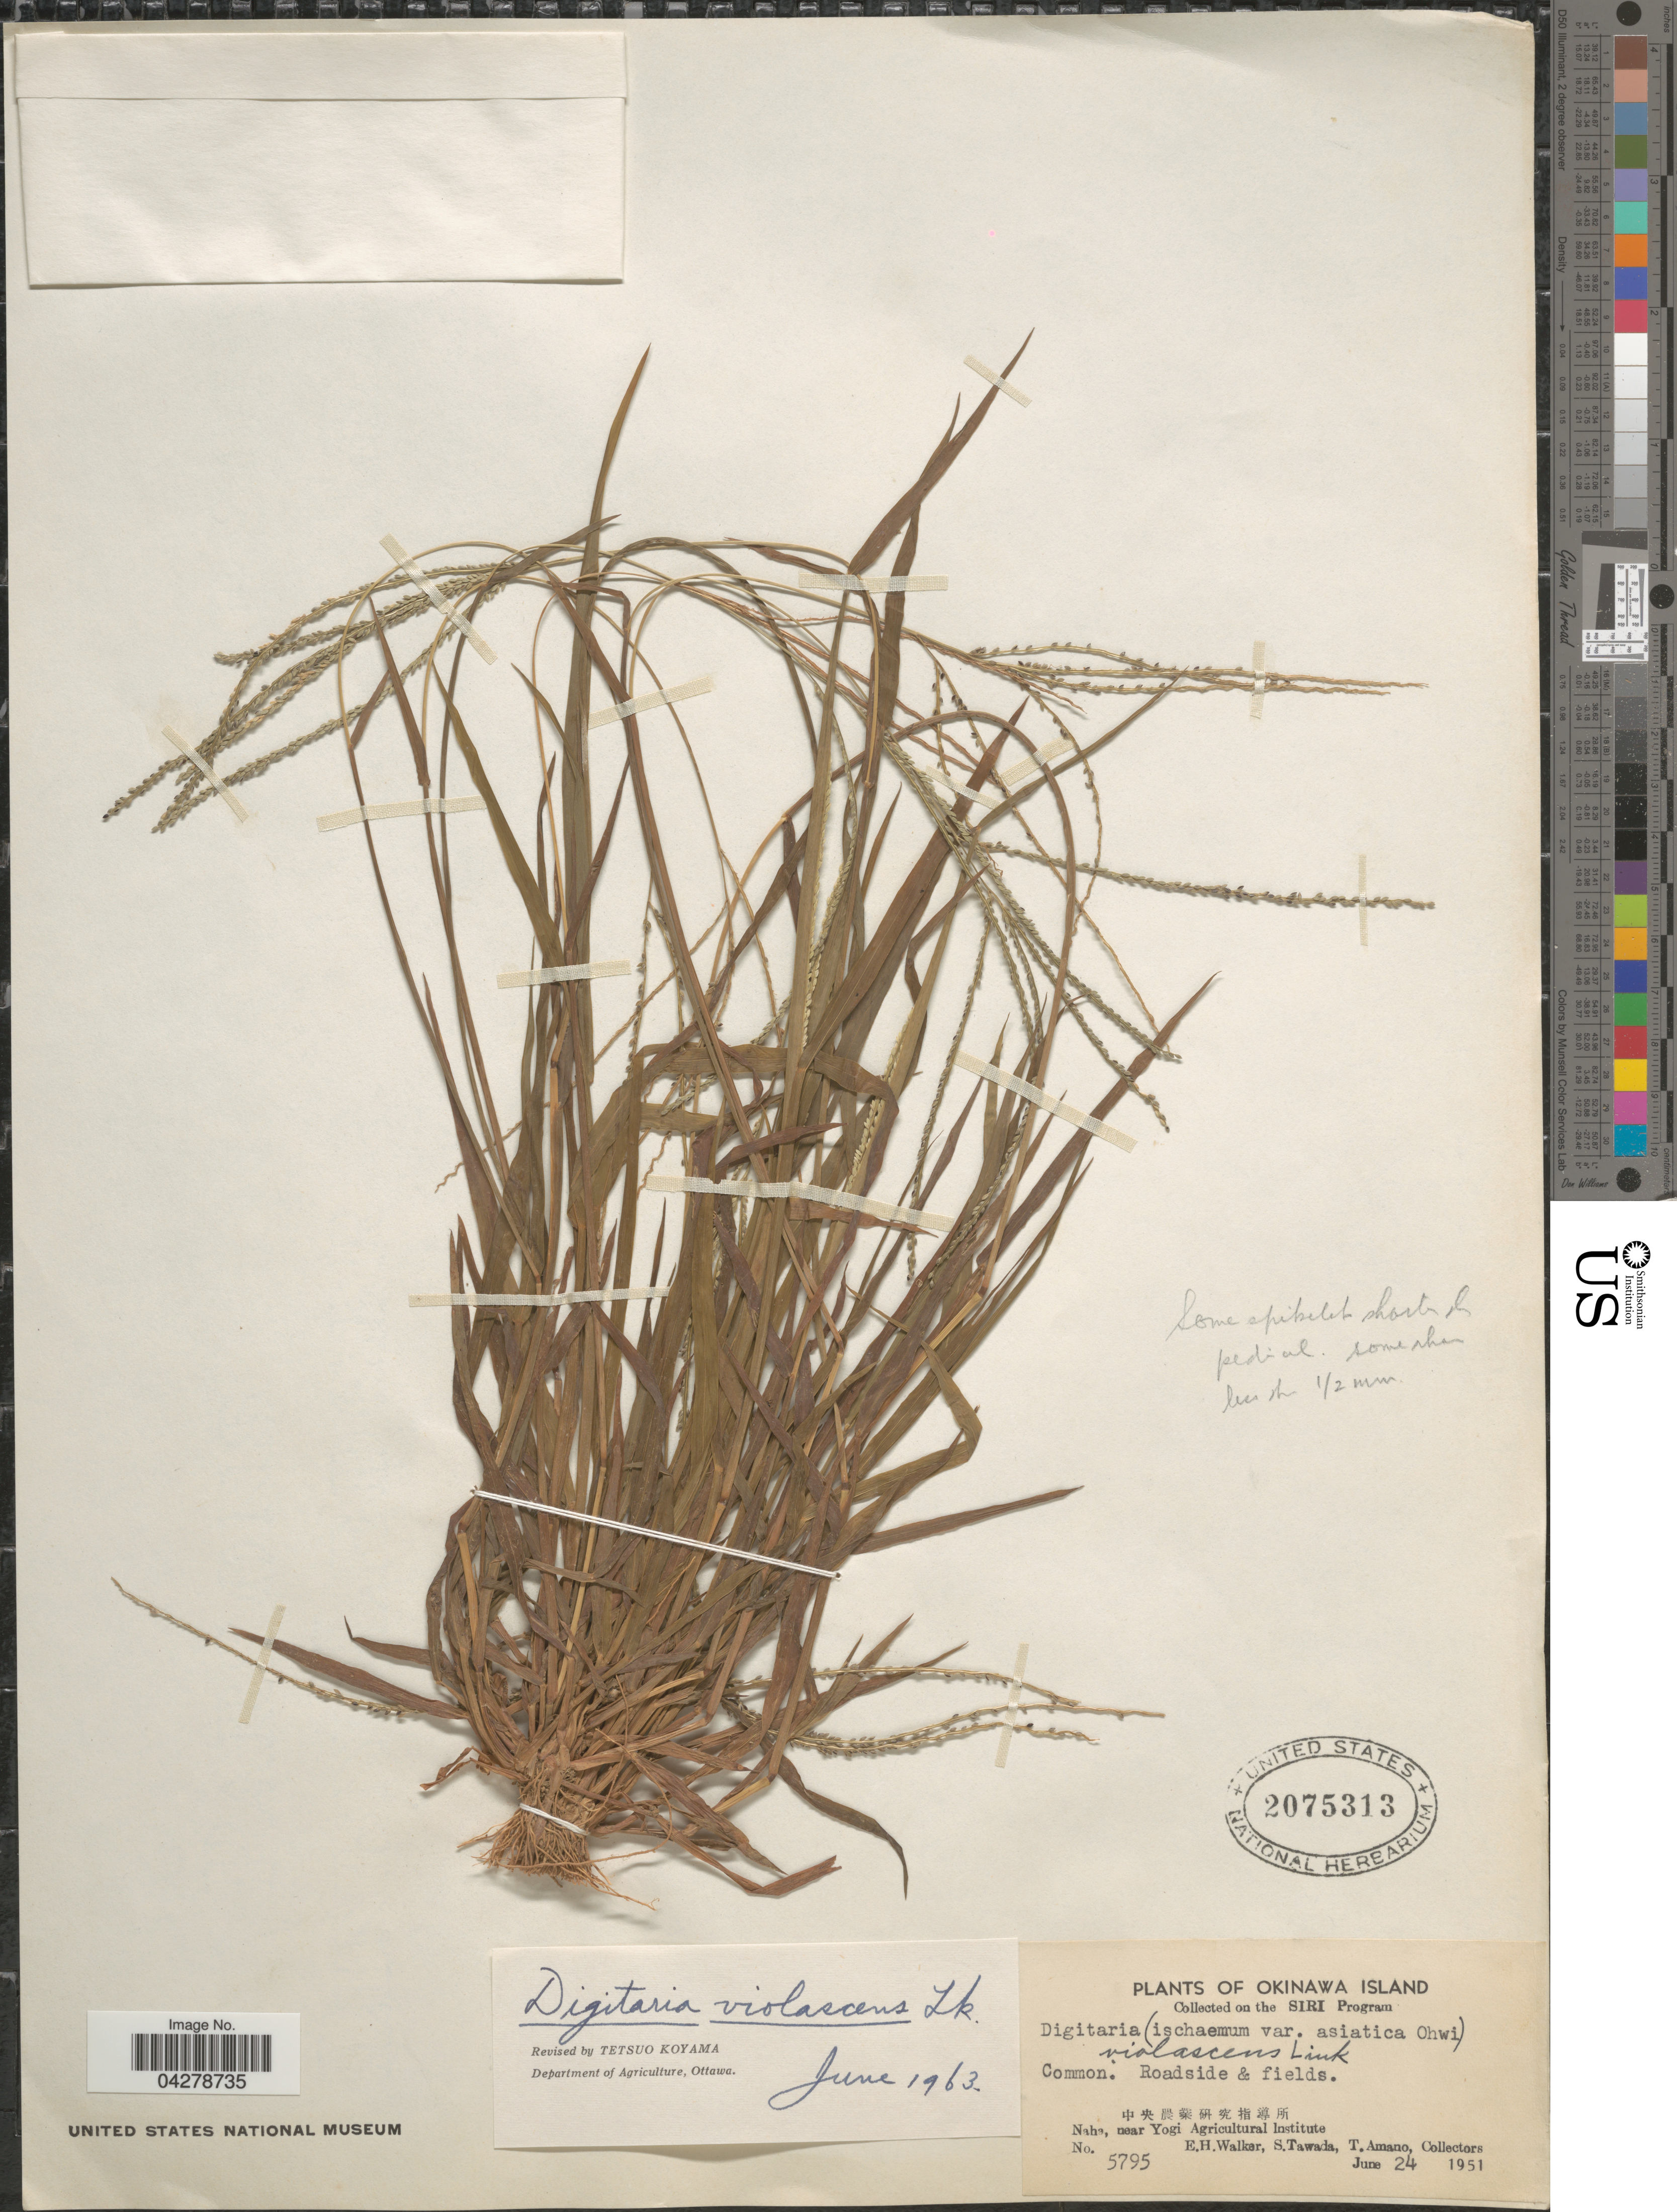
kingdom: Plantae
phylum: Tracheophyta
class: Liliopsida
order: Poales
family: Poaceae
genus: Digitaria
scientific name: Digitaria violascens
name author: Link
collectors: E. H. Walker, S. Tawada & T. Amano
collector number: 5795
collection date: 1951-06-24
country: Japan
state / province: Okinawa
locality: Okinawa Island. X. Naha, near Yogi Agricultural Institute.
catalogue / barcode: US 2075313